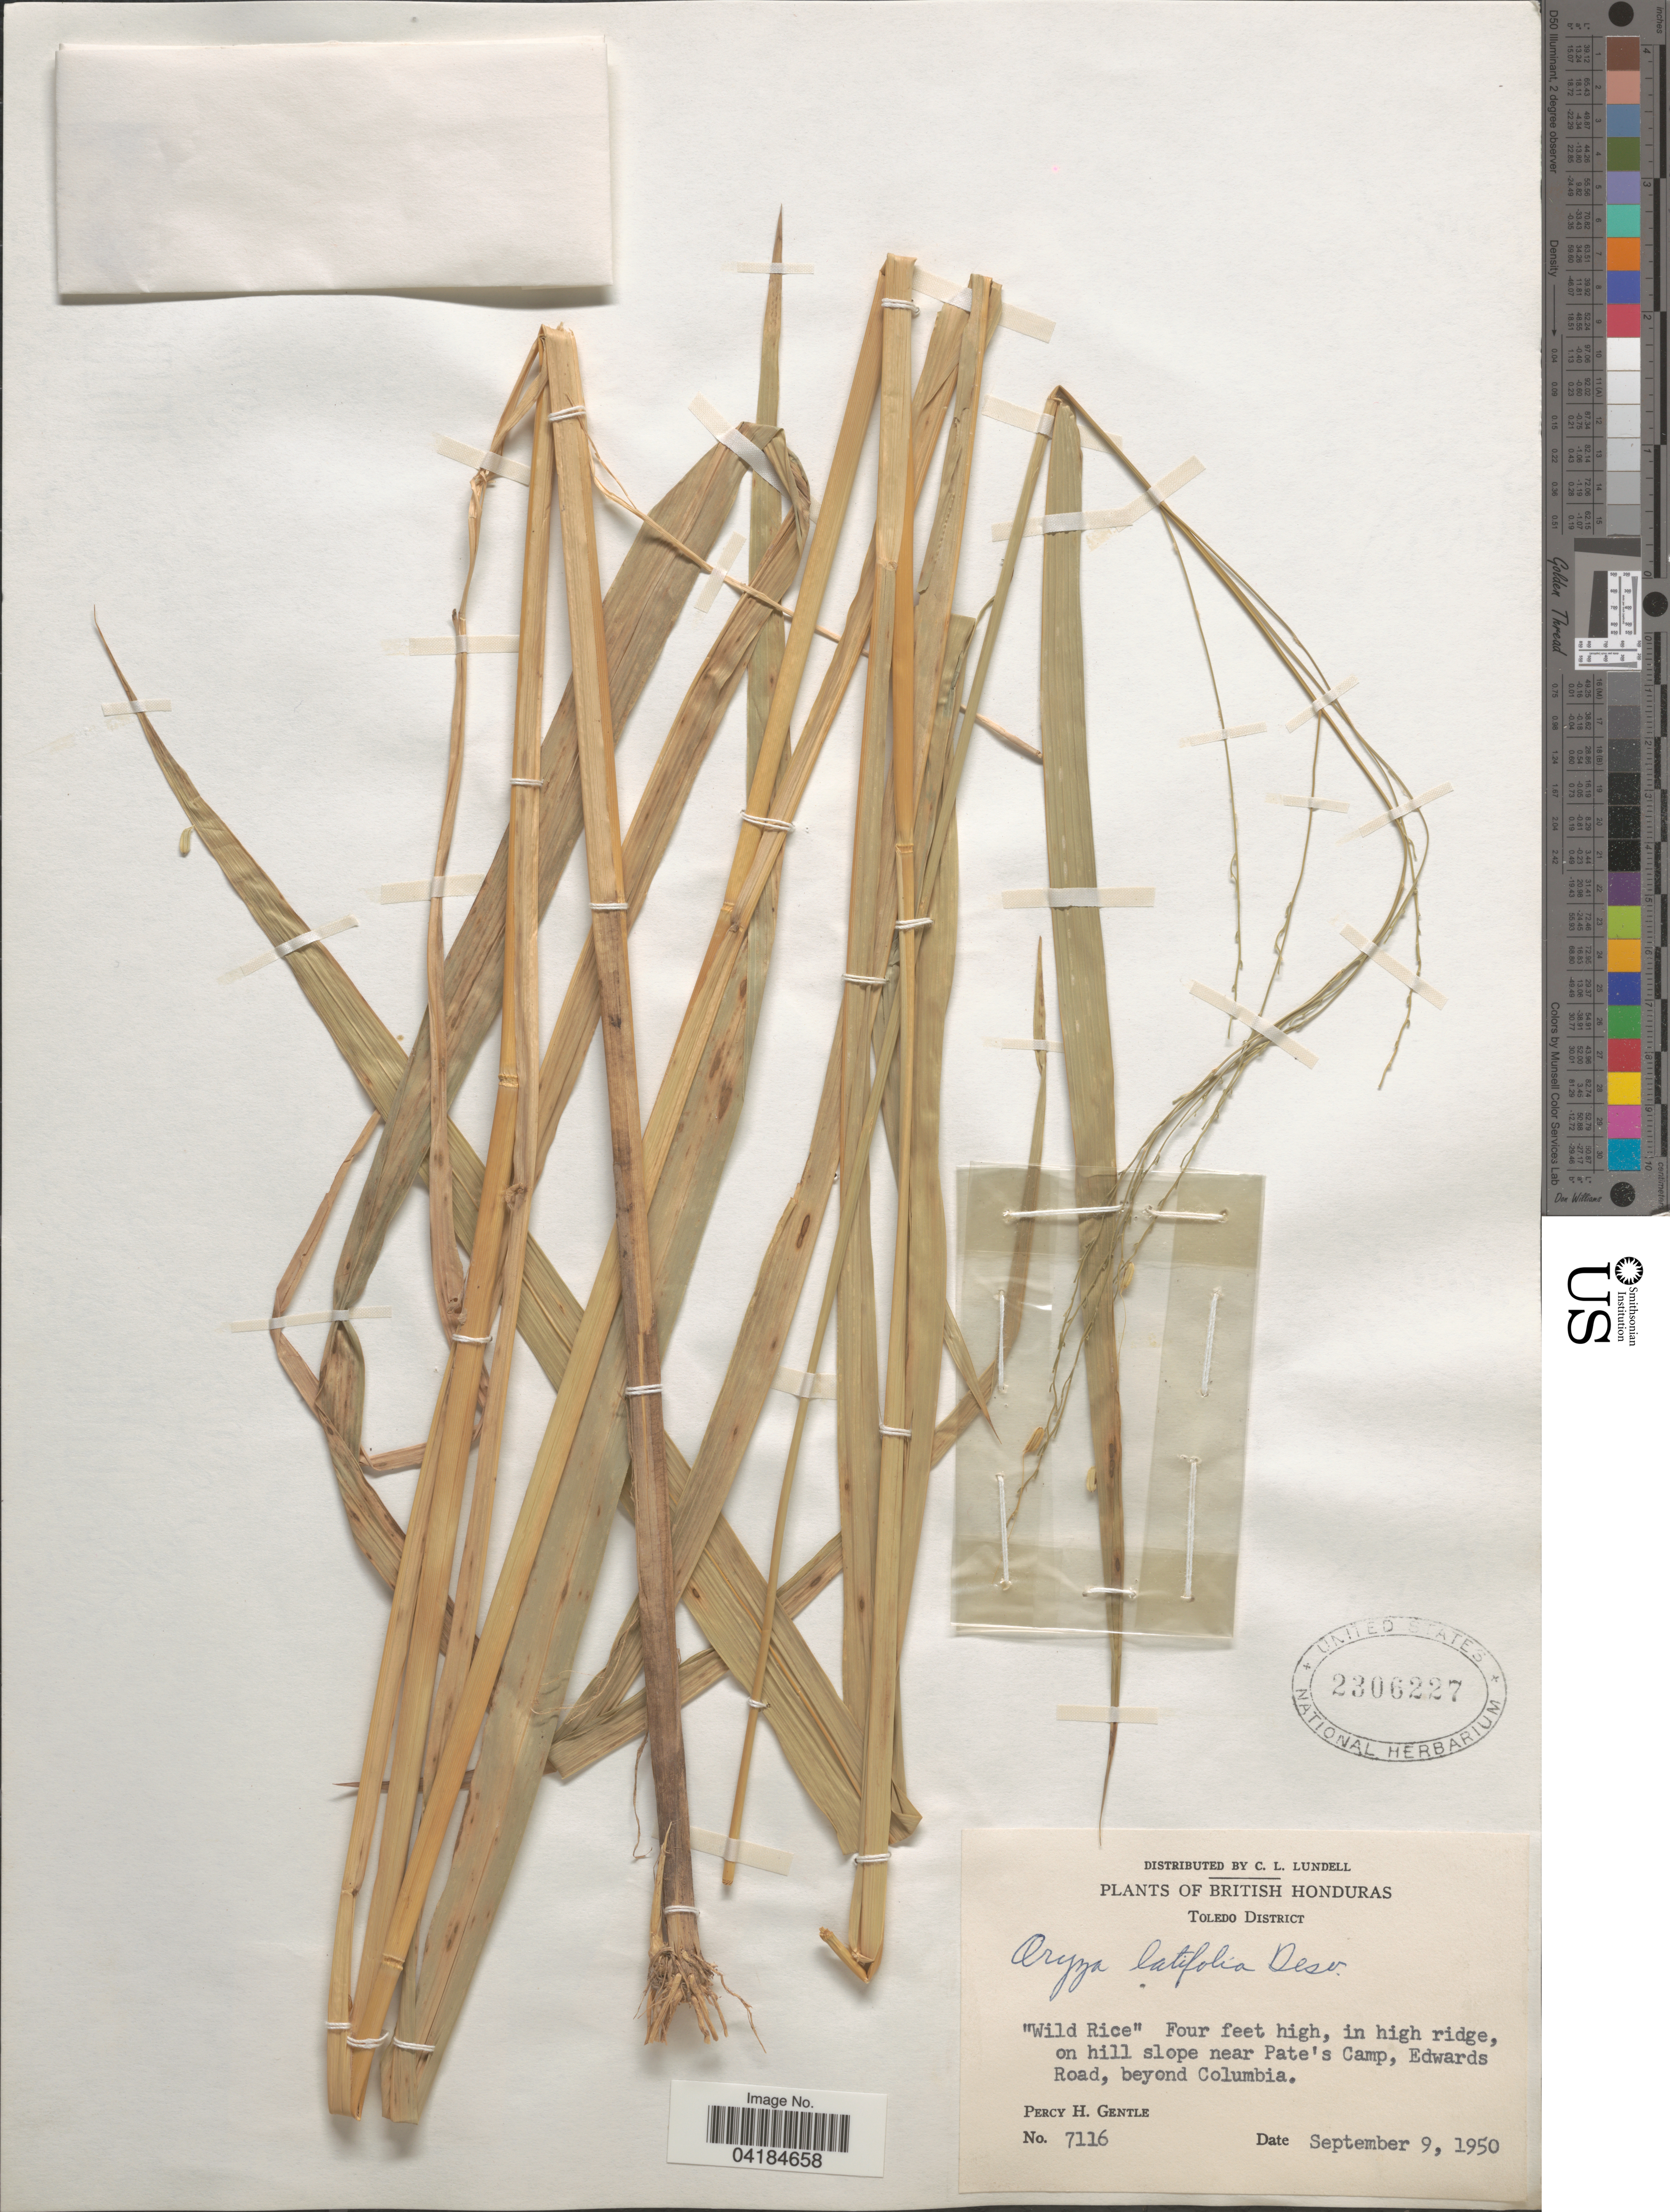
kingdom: Plantae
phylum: Tracheophyta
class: Liliopsida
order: Poales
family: Poaceae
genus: Oryza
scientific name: Oryza latifolia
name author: Desv.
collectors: P. H. Gentle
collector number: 7116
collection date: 1950-09-09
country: Belize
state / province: Toledo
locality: British Honduras. Toledo District. "Wild Rice" Four feet high, in high ridge, on hill slope near Pate's Camp, Edwards Road, beyond Columbia.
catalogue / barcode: US 2306227